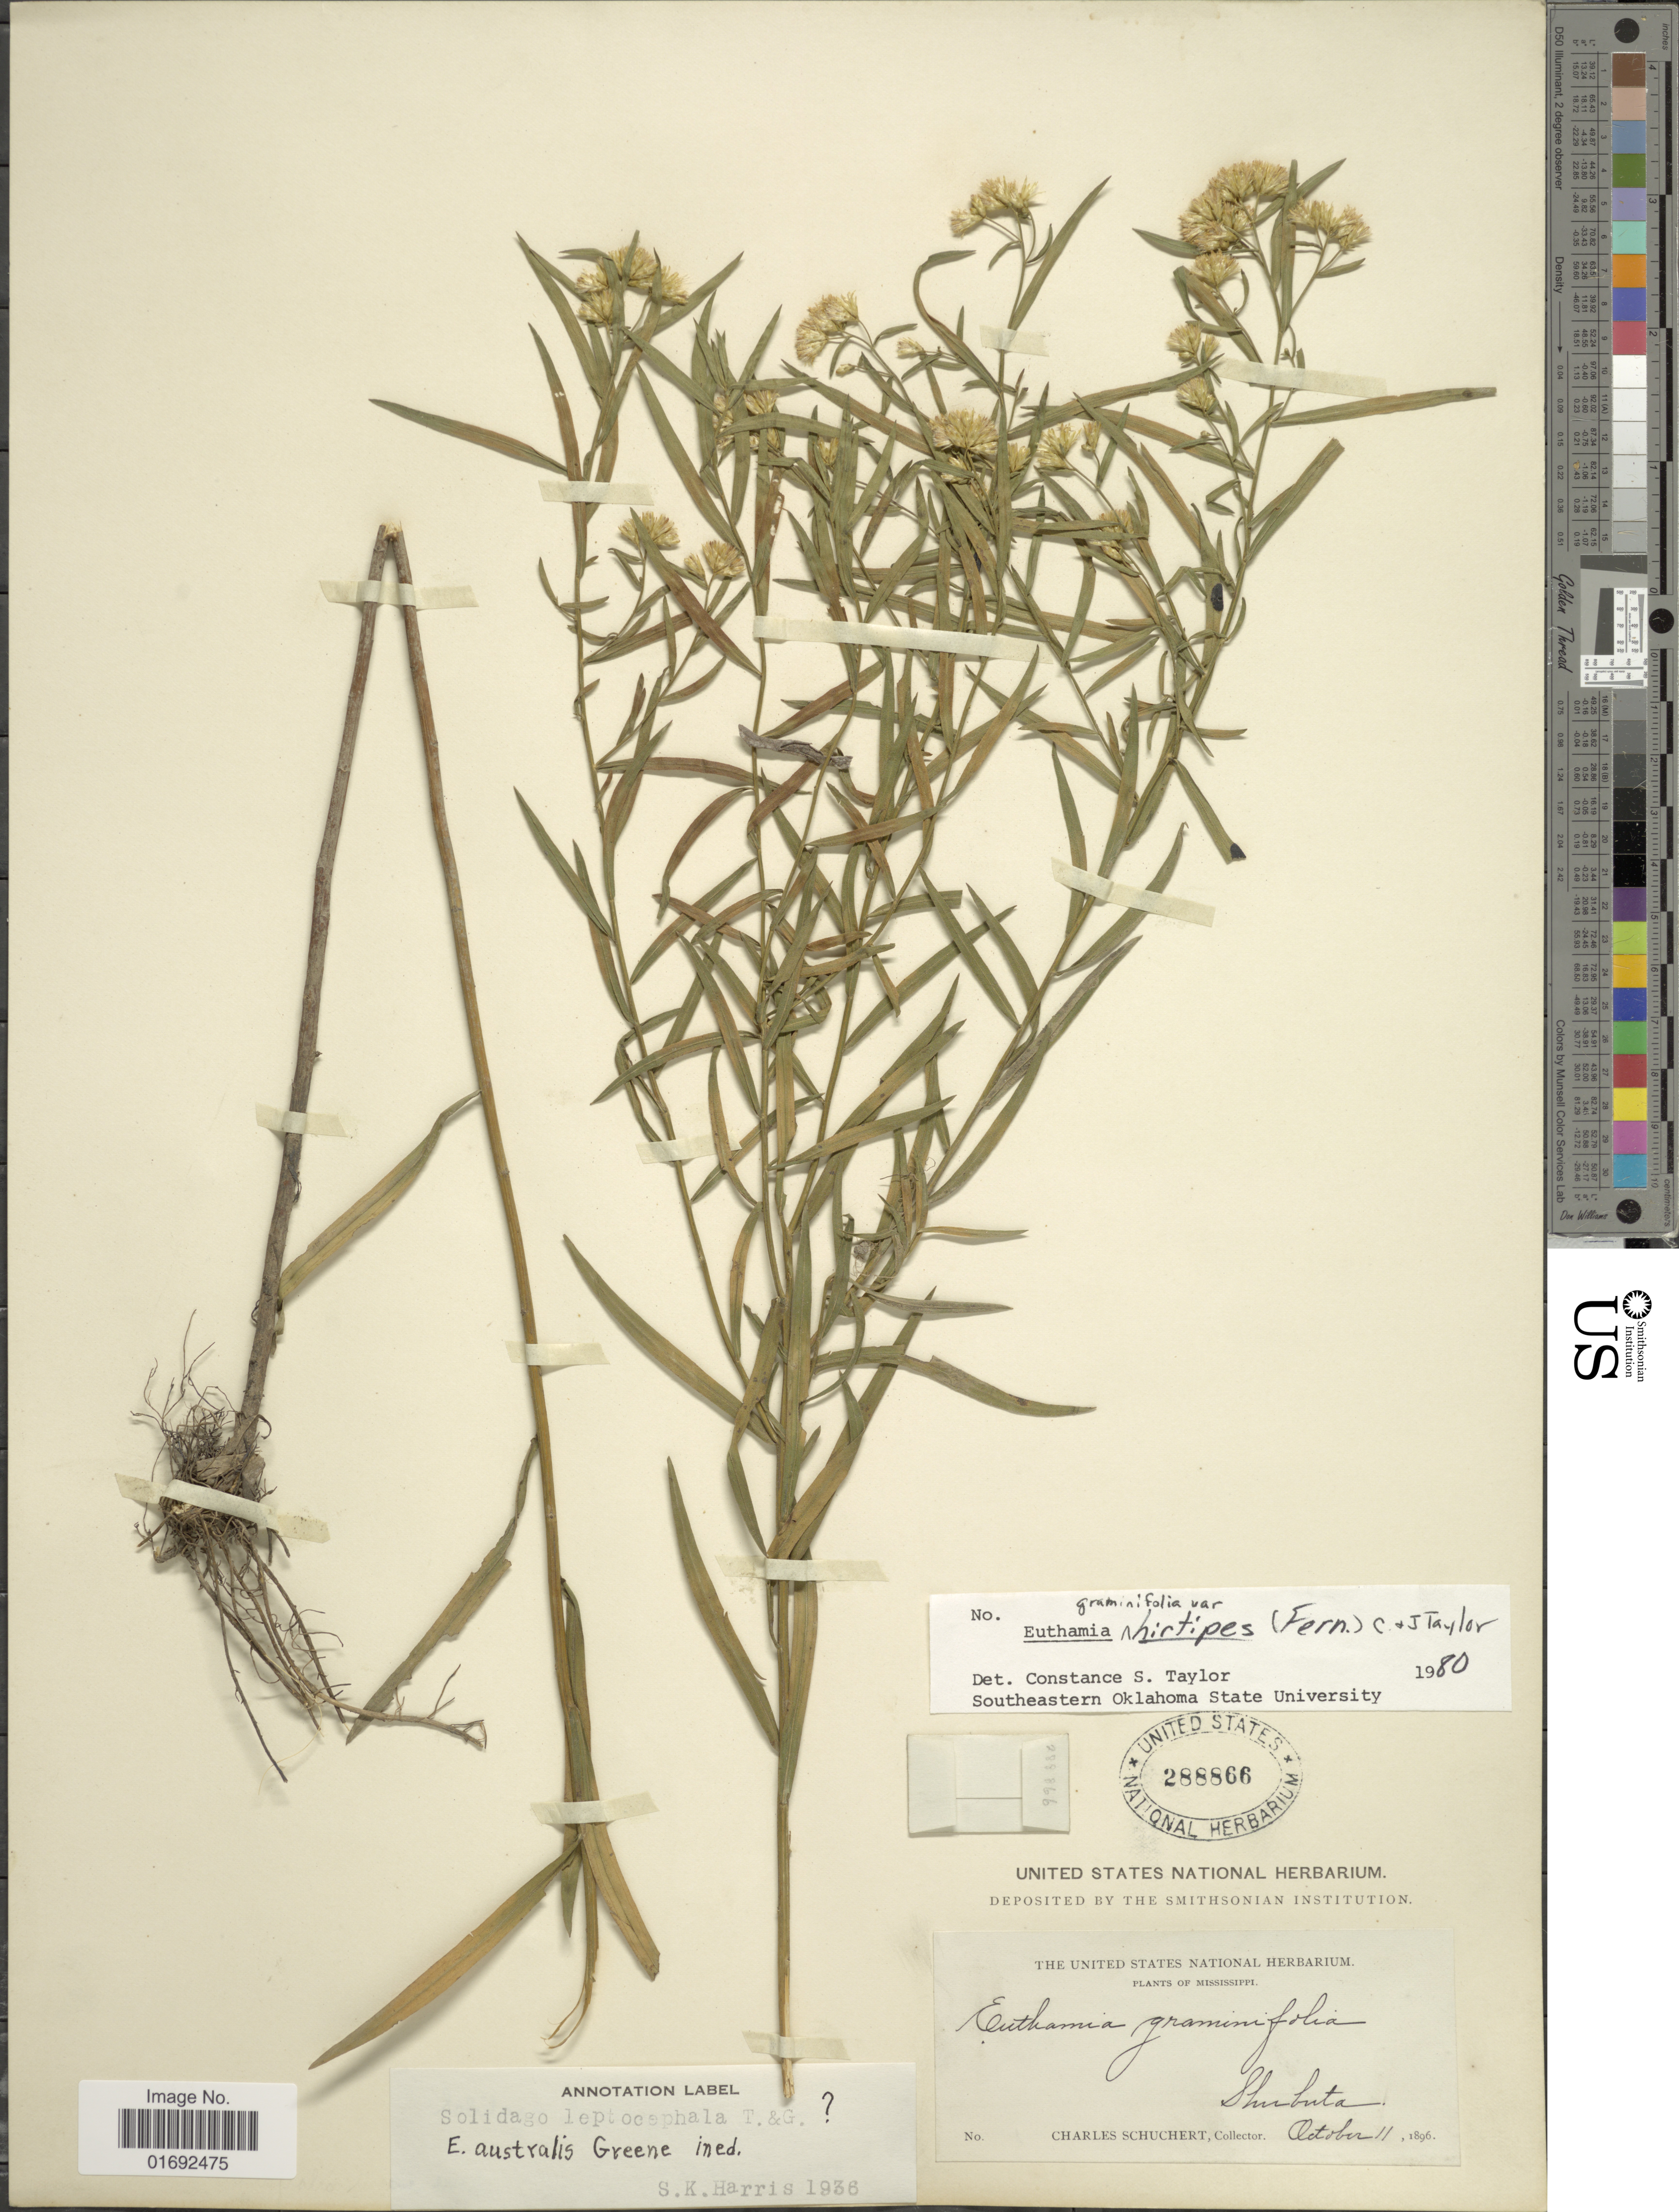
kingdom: Plantae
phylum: Tracheophyta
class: Magnoliopsida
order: Asterales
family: Asteraceae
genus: Euthamia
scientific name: Euthamia scabra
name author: S.W. Greene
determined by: Urbatsch, Lowell E., Curator (LSU), Louisiana State University (UNITED STATES)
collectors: C. Schuchert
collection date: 1896-10-11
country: United States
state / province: Mississippi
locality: Shubuta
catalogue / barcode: US 288866